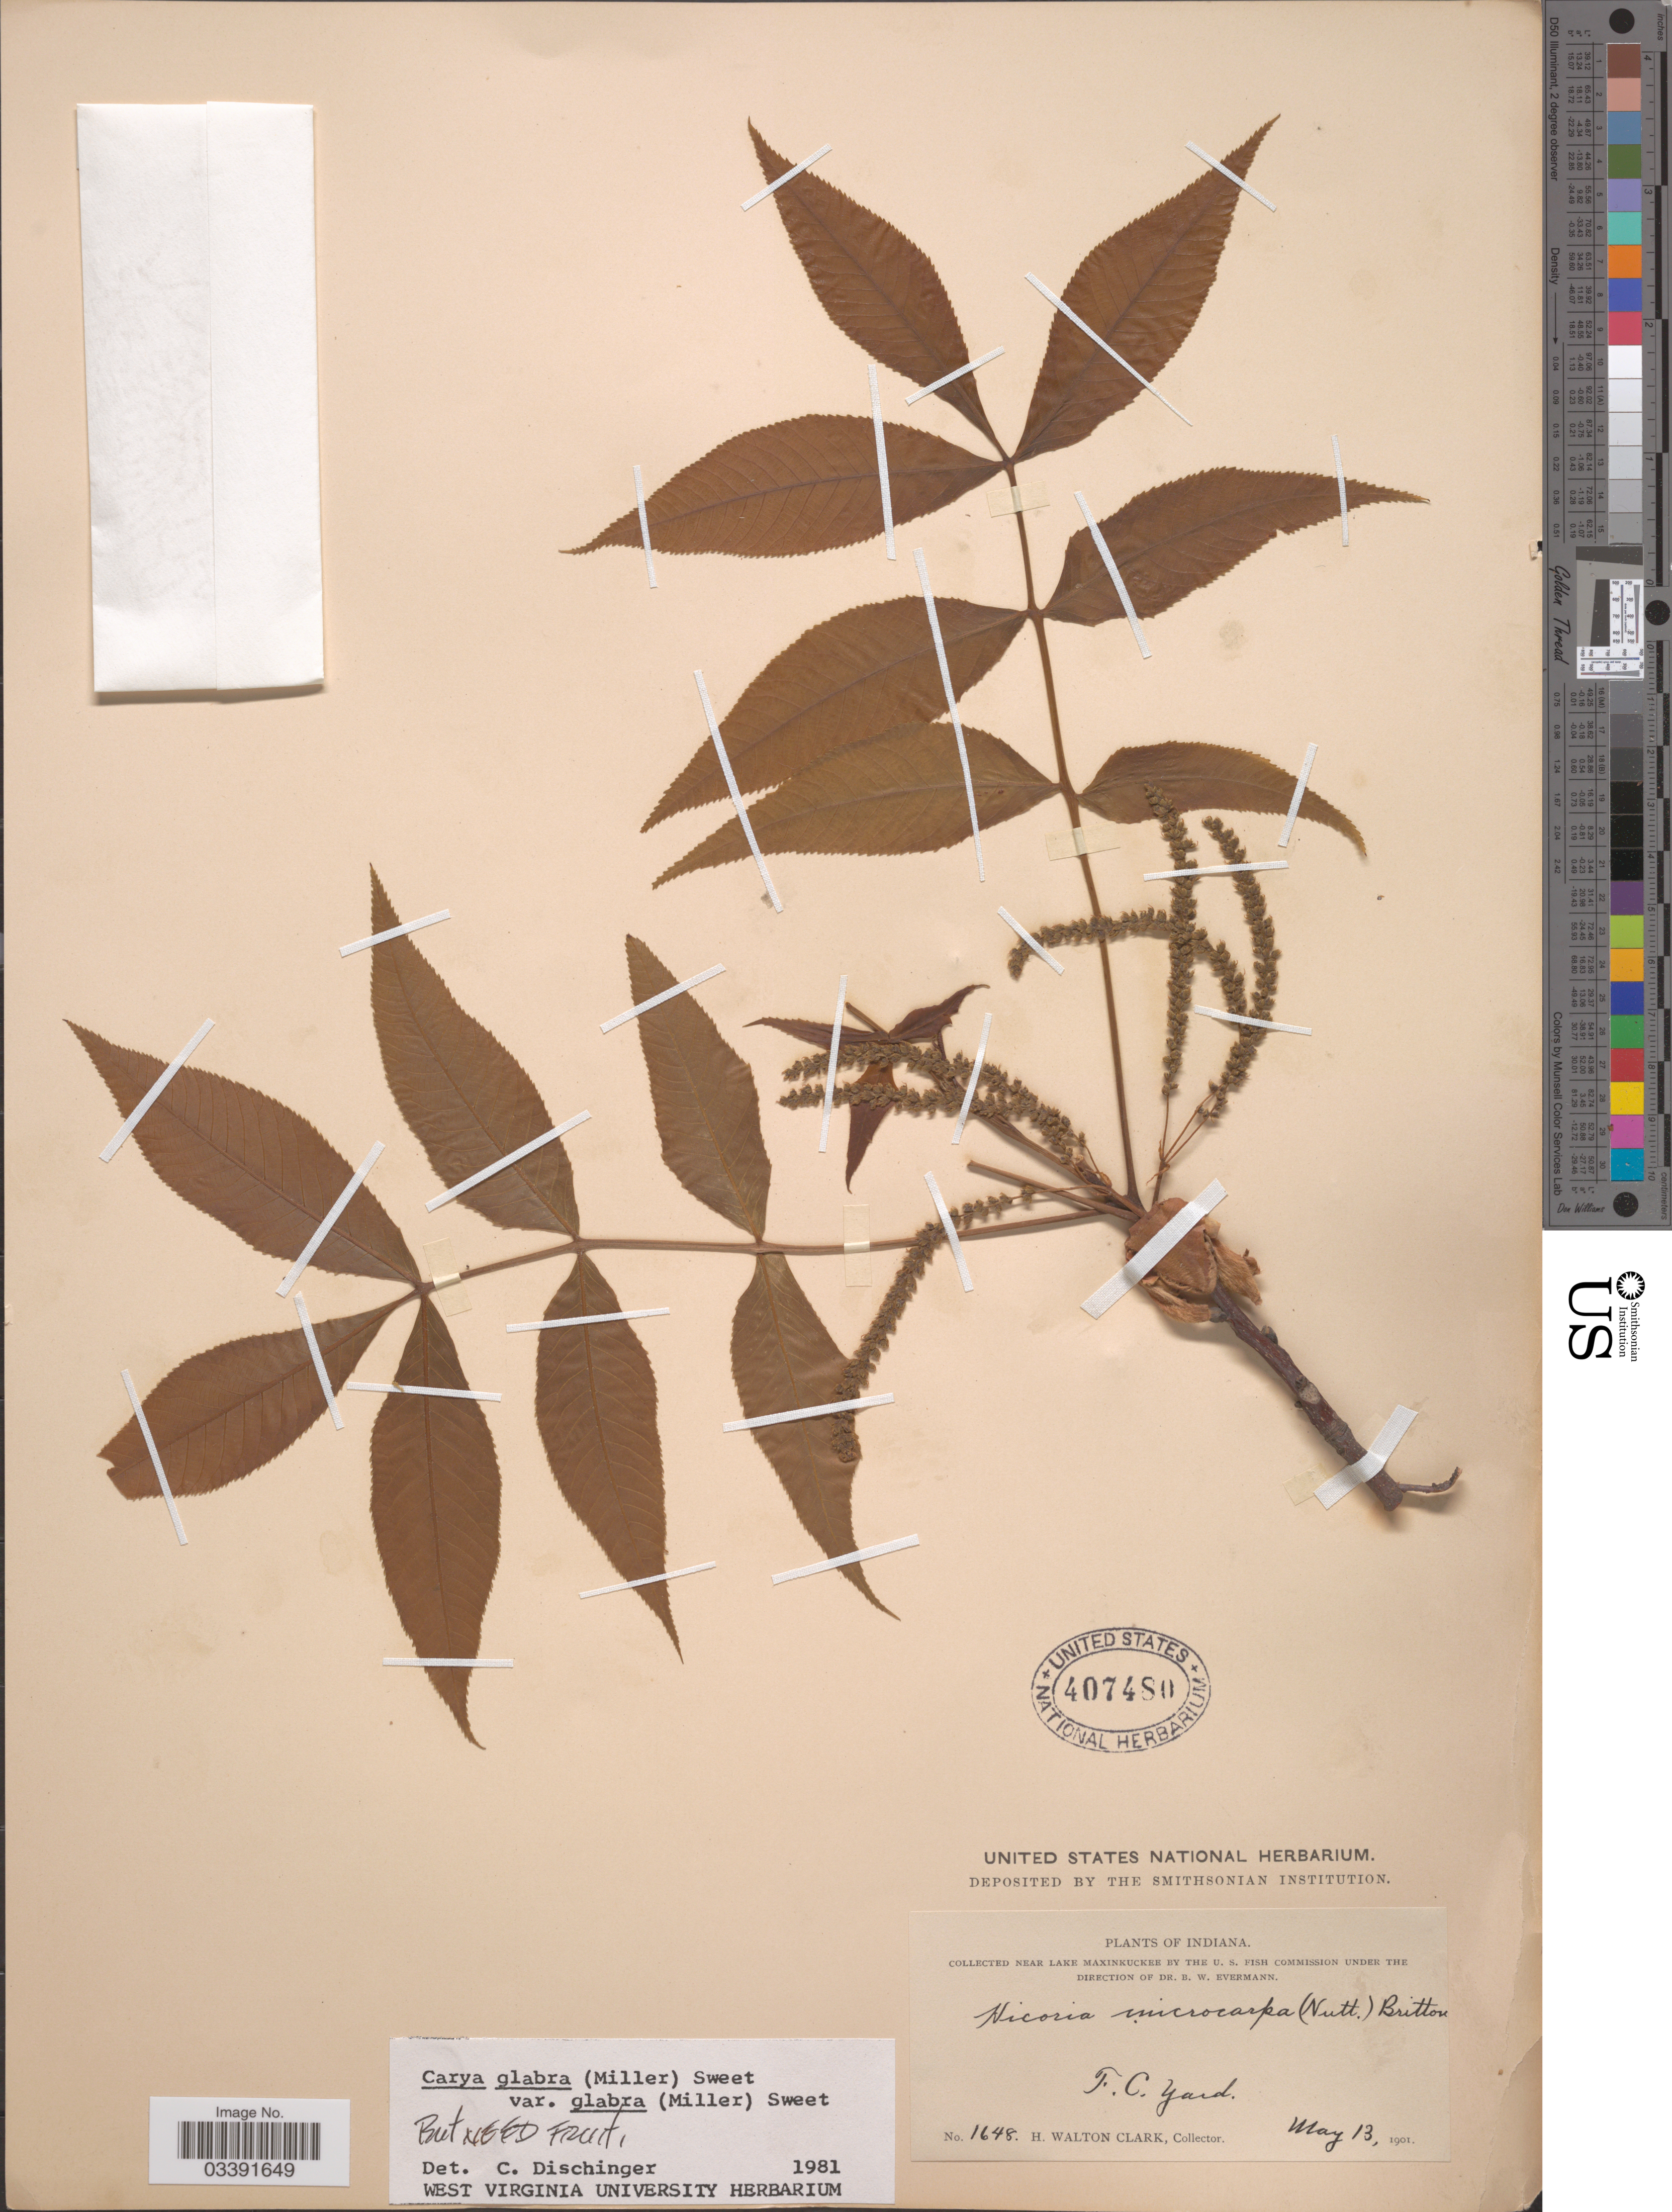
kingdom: Plantae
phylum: Tracheophyta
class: Magnoliopsida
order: Fagales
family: Juglandaceae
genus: Carya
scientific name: Carya glabra var. glabra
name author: (Mill.) Sweet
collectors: H. W. Clark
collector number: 1648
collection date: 1901-05-13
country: United States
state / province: Indiana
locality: Near Lake Maxinkuckee by the U. S. fish commission. F. C. yard.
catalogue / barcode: US 407480